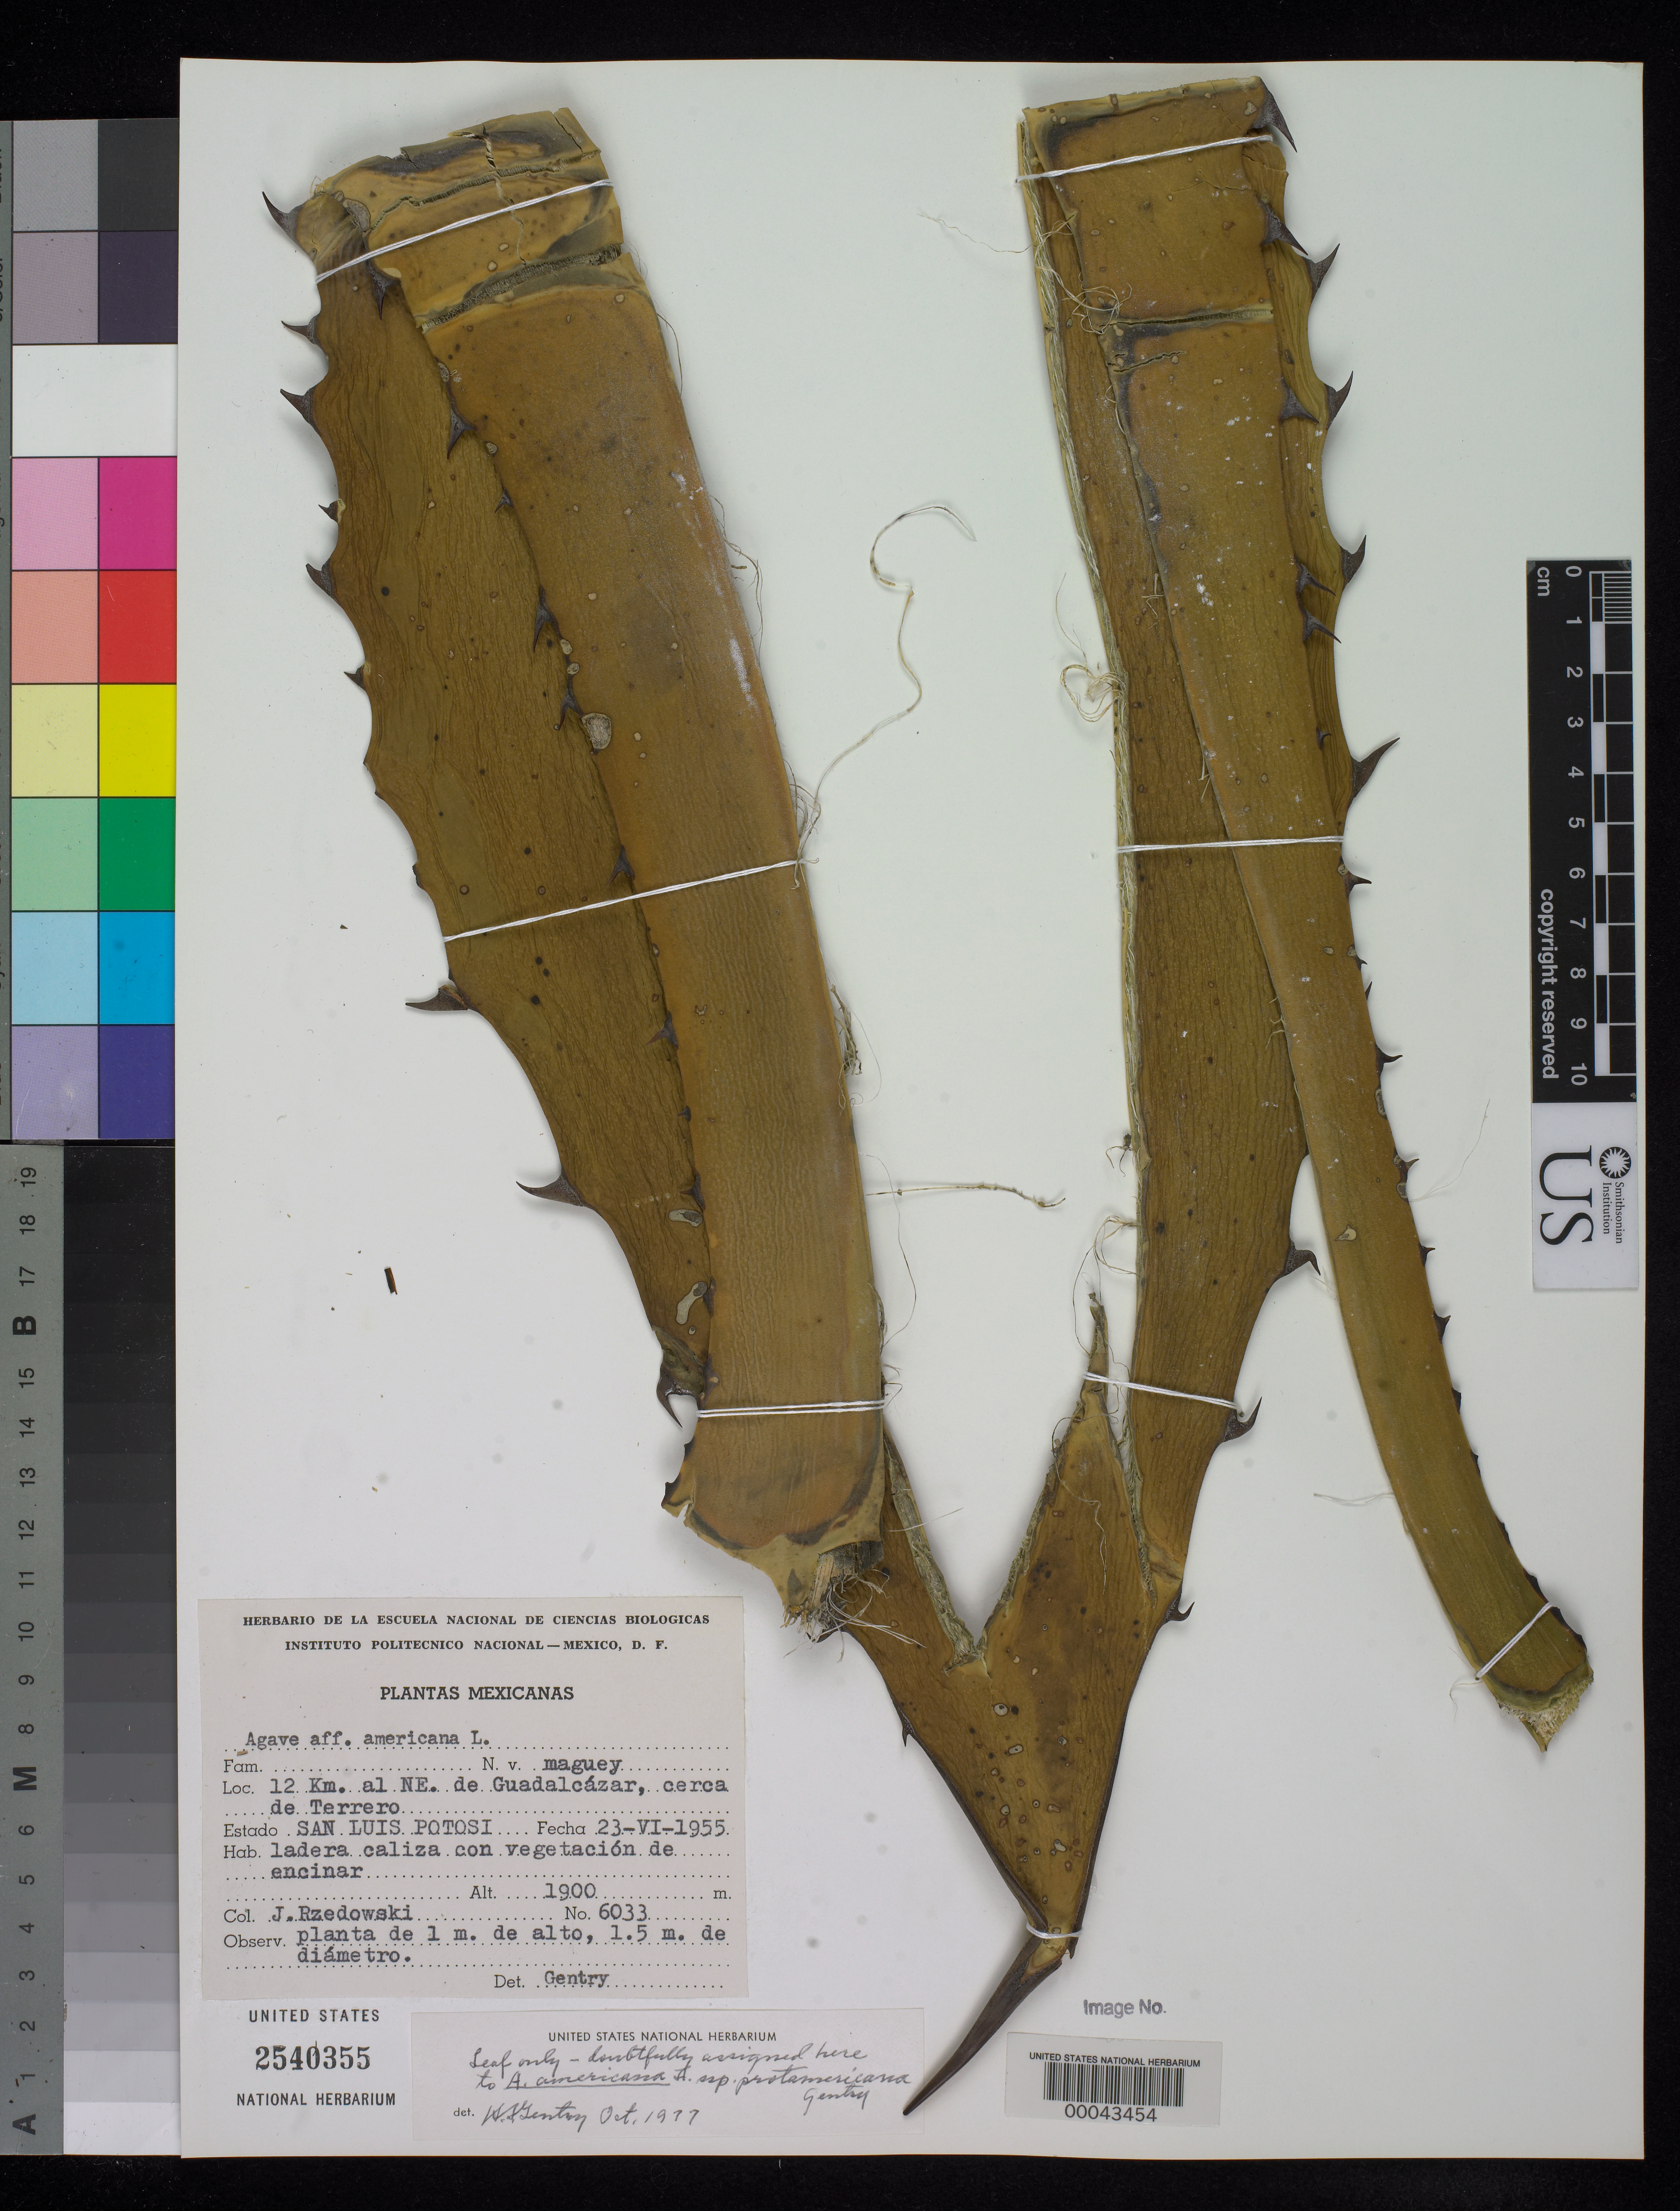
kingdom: Plantae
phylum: Tracheophyta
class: Liliopsida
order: Asparagales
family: Asparagaceae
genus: Agave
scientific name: Agave americana subsp. protamericana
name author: Gentry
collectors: J. Rzedowski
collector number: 6033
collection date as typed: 23 Apr 1955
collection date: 1955-04-23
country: Mexico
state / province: San Luis Potosí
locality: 12 km to the NE of Guadalcazar, near the Terrero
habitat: Slopes with vegetation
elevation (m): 1900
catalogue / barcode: US 2540355